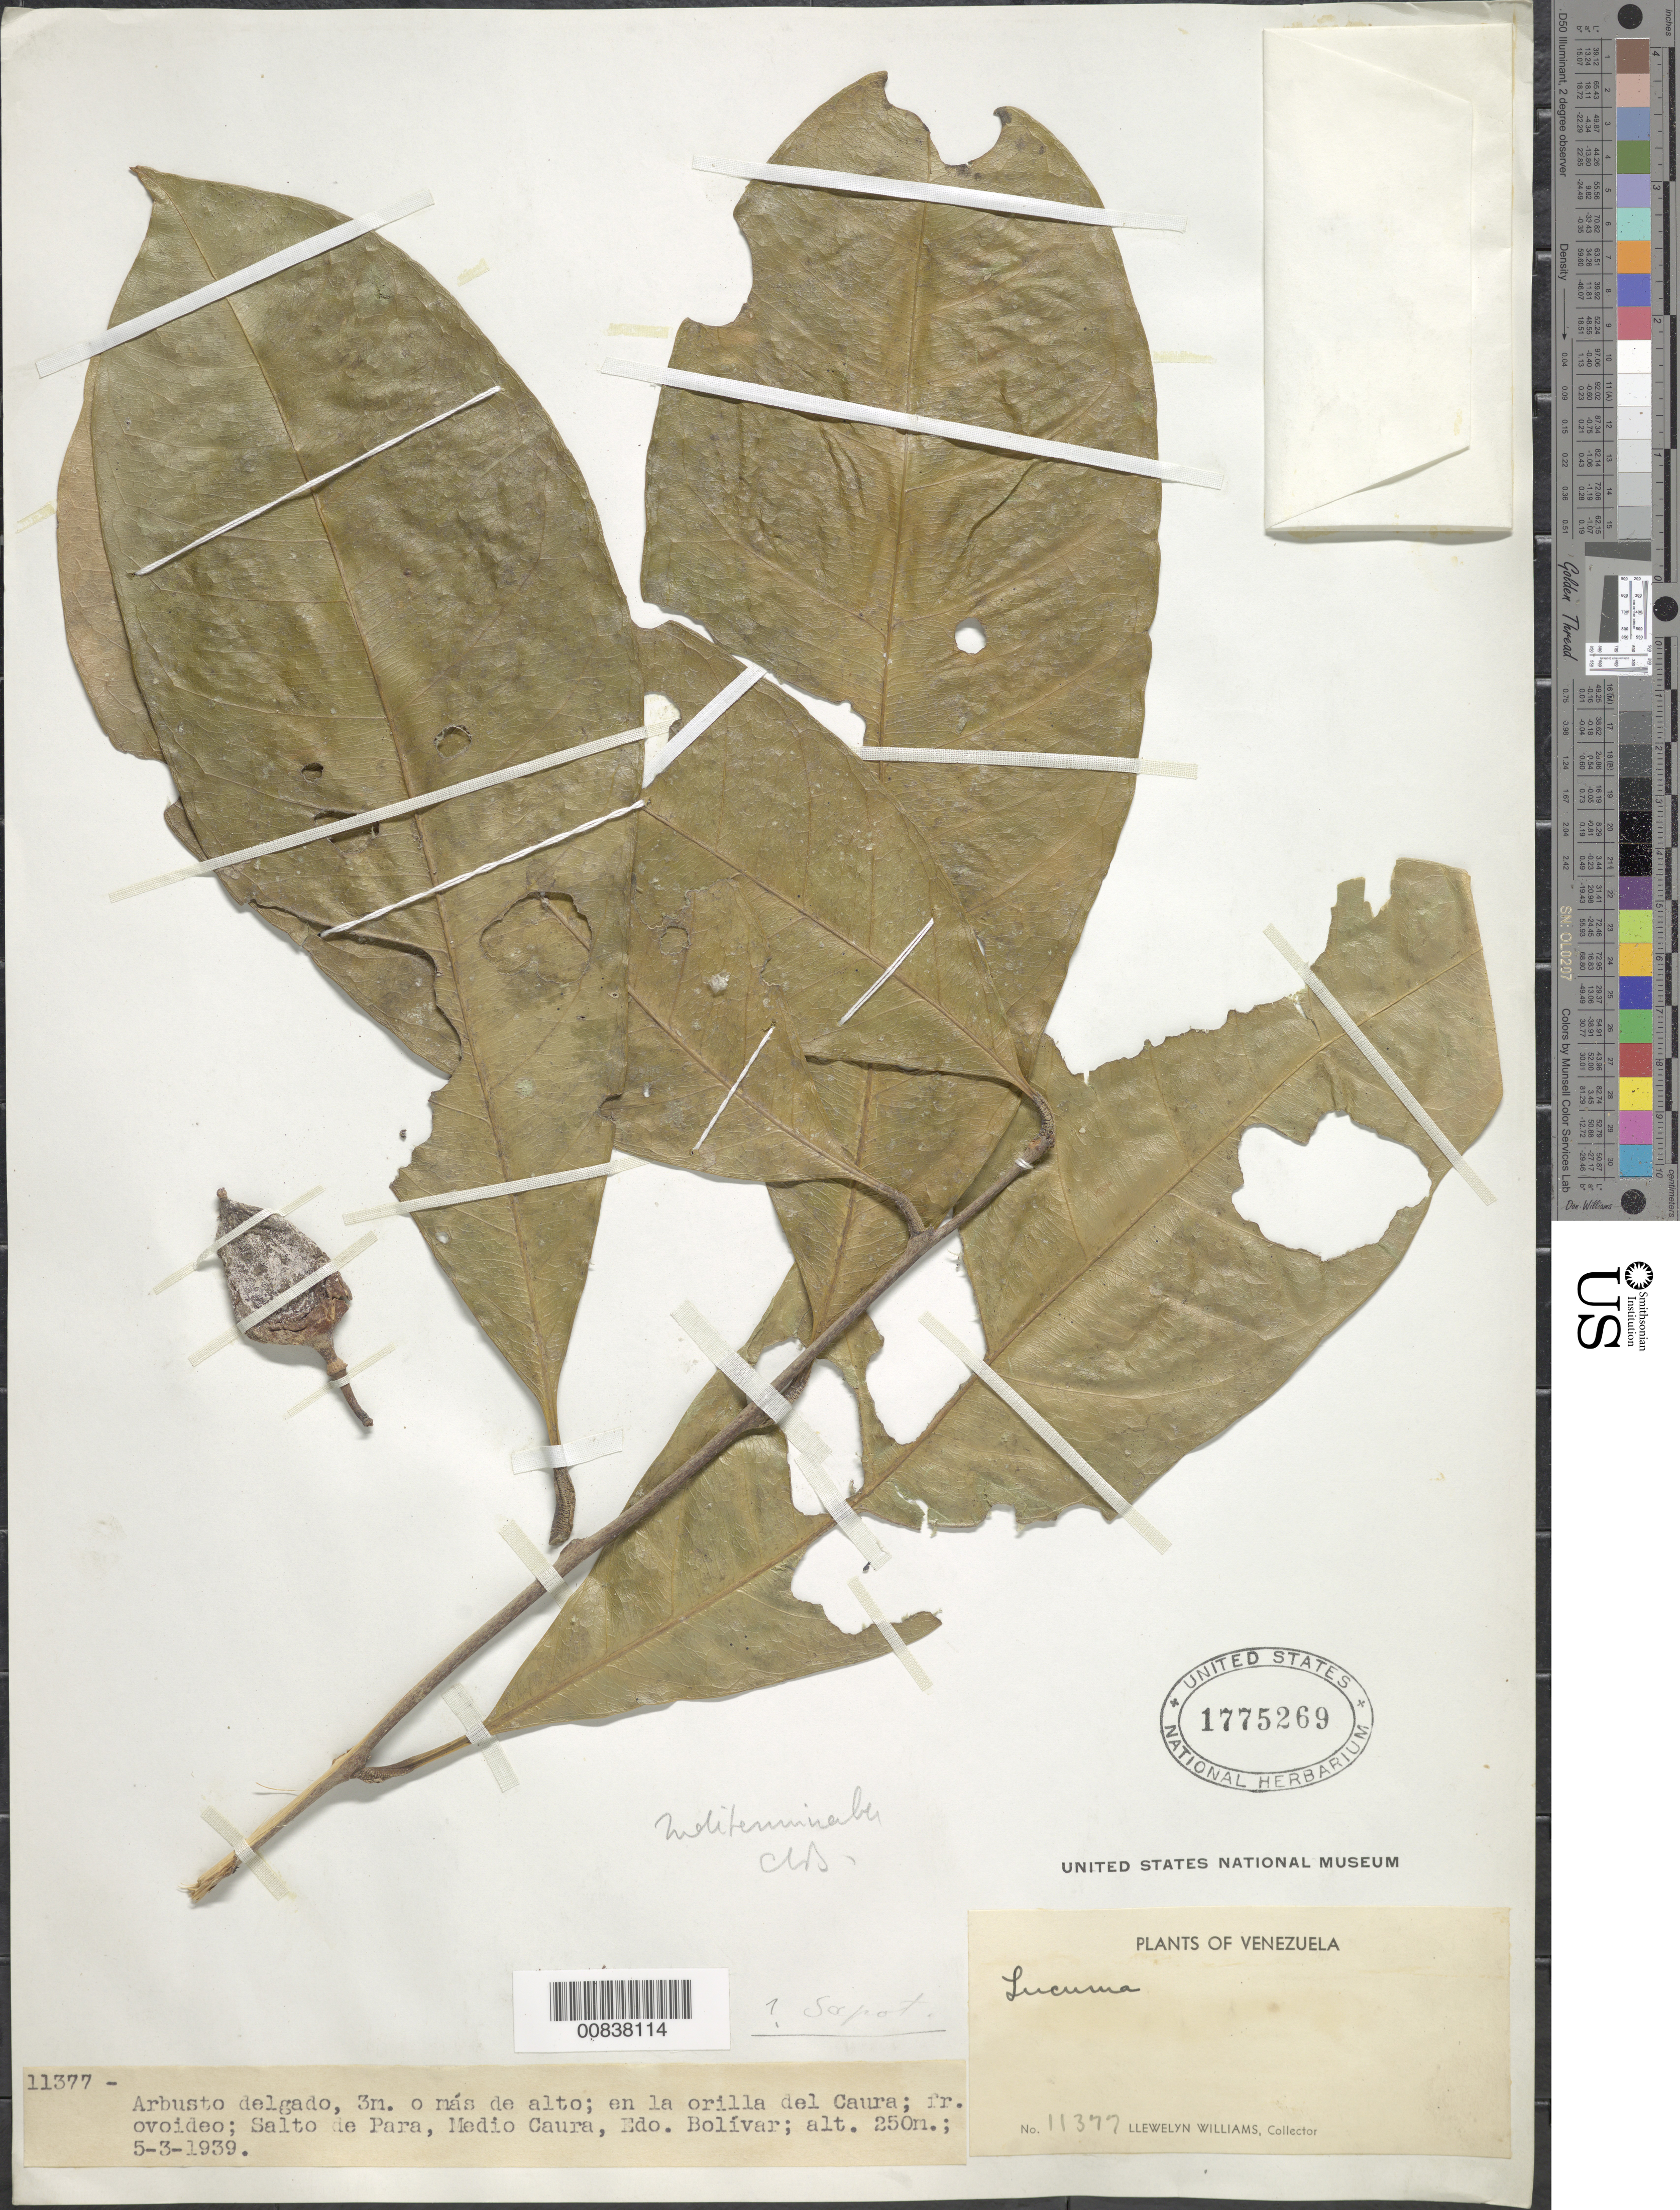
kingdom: Plantae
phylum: Tracheophyta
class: Magnoliopsida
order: Ericales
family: Sapotaceae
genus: Pouteria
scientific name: Pouteria sp.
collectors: Ll. Williams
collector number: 11377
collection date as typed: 5-Mar-39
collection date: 1939-03-05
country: Venezuela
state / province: Bolívar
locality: Salto de Para, Medio Caura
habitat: Orilla del Caura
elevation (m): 250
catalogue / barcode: US 1775269